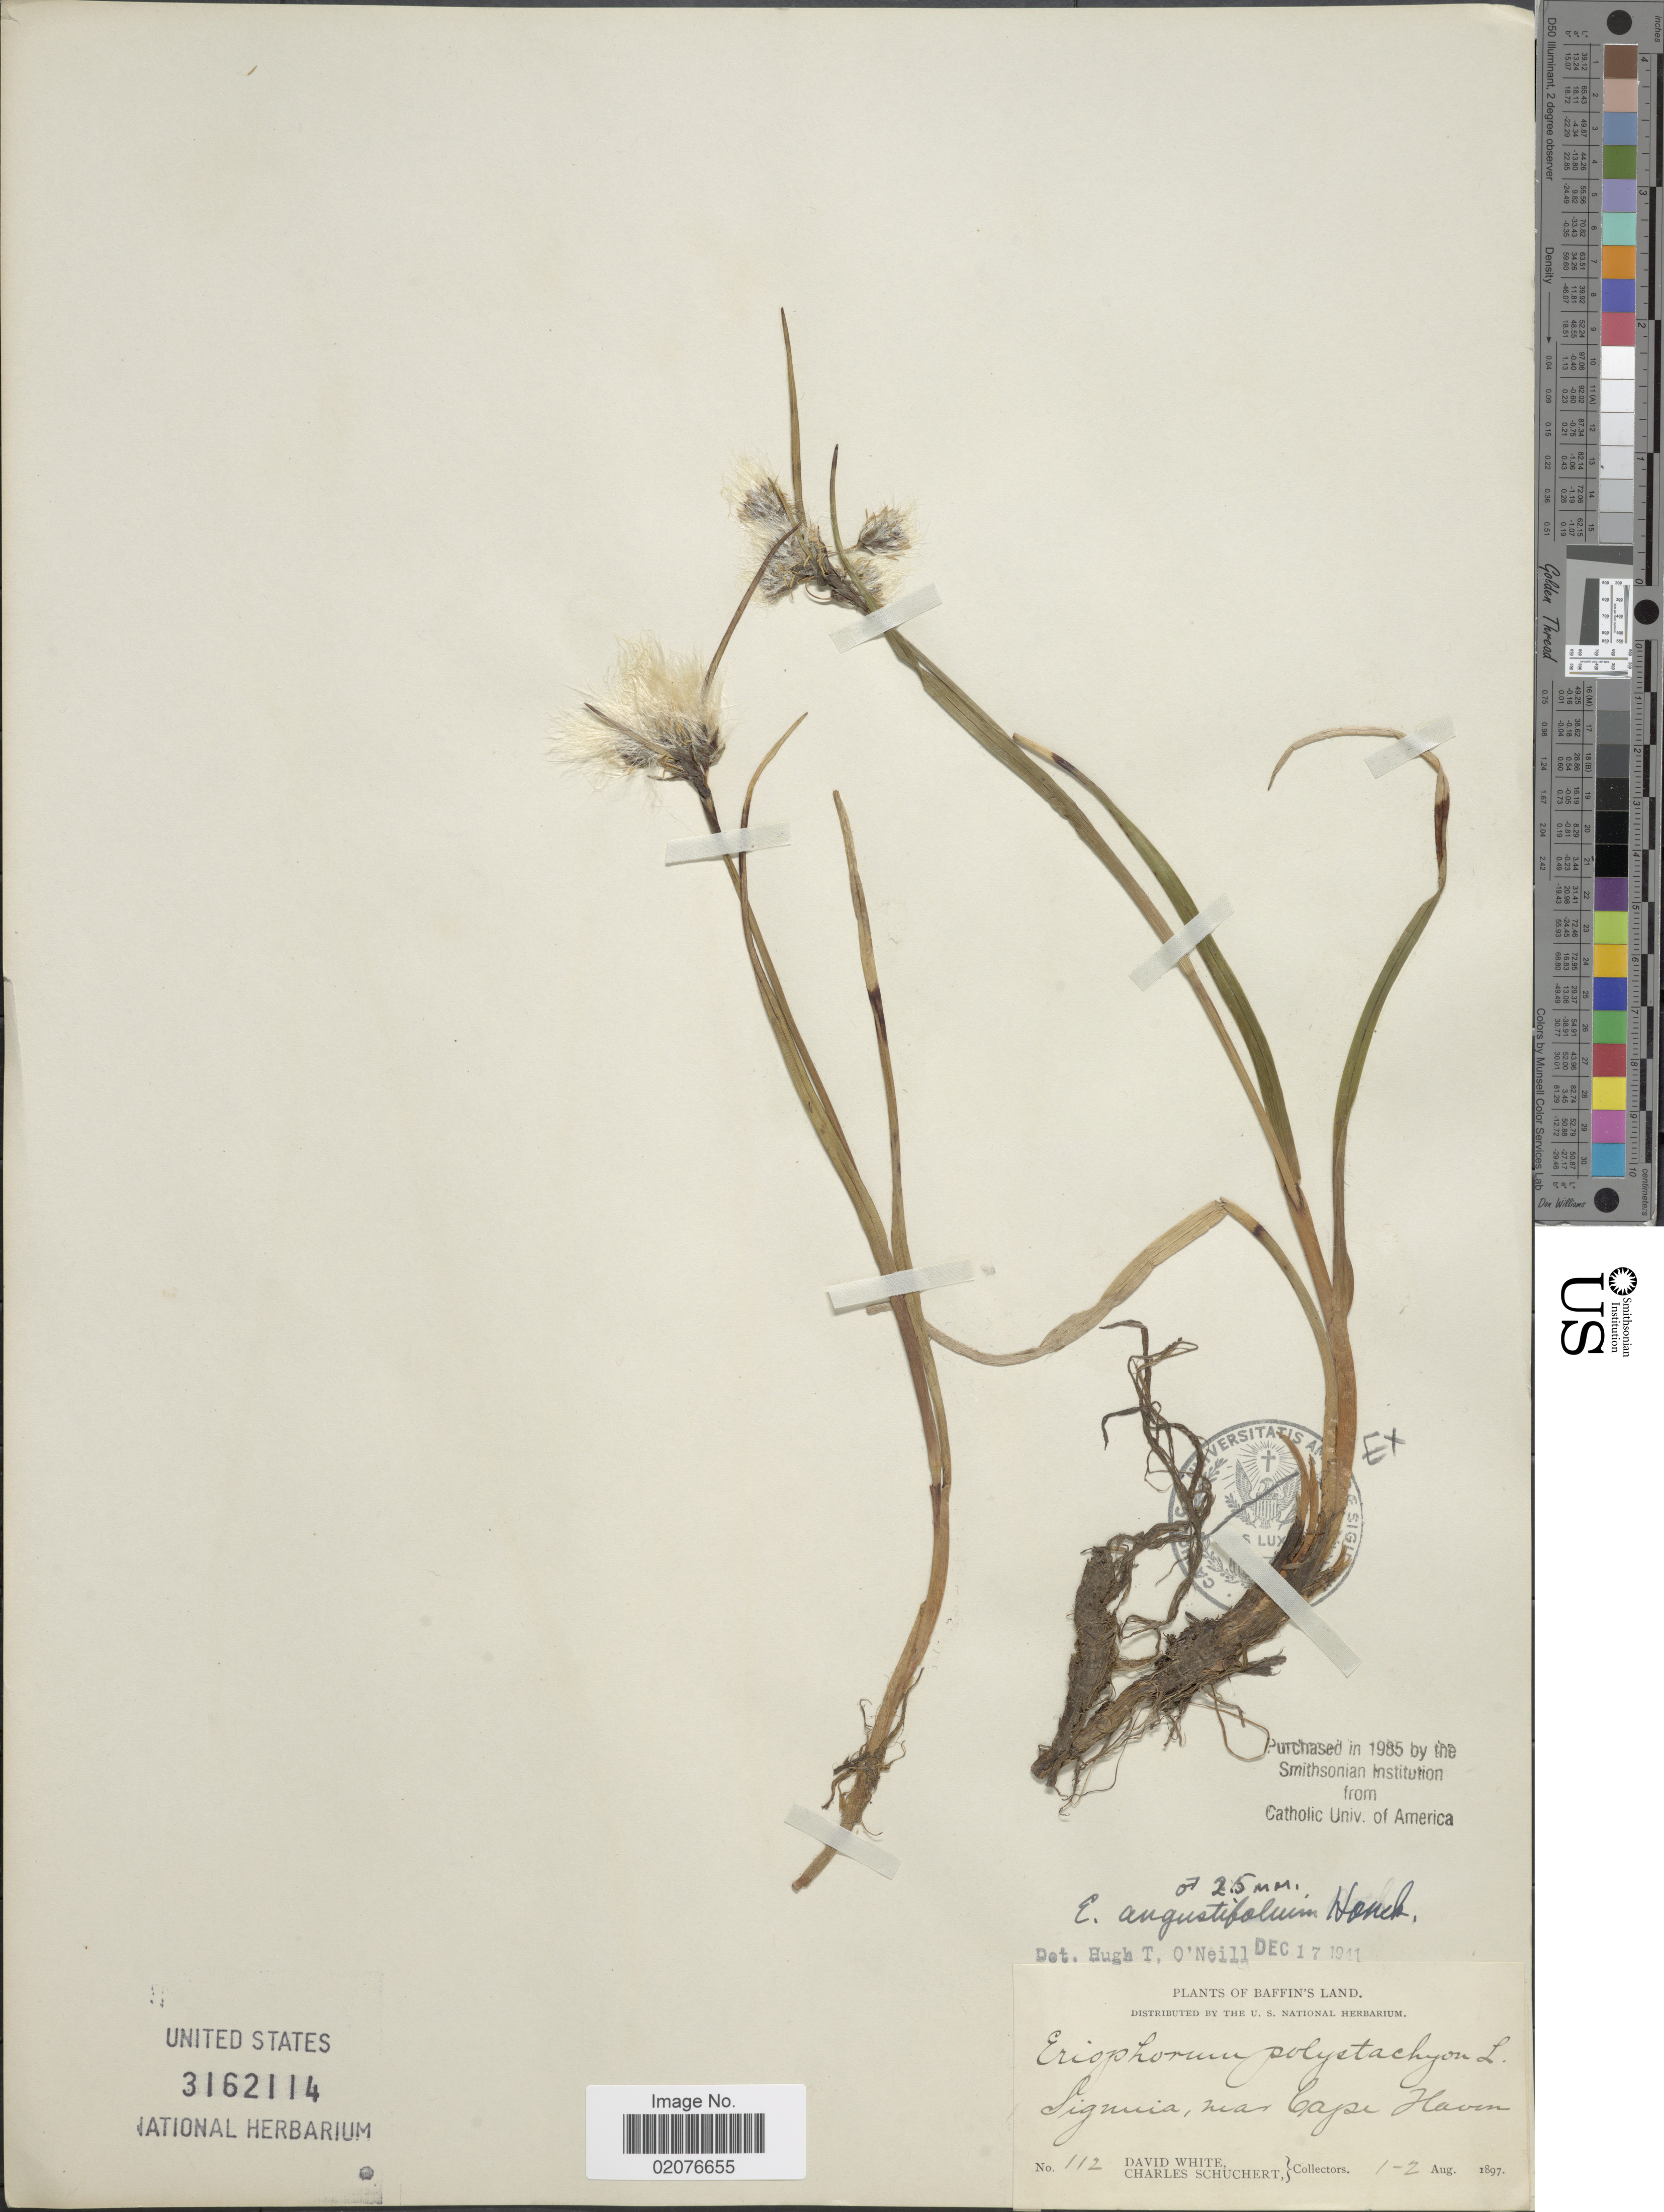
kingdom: Plantae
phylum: Tracheophyta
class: Liliopsida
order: Poales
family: Cyperaceae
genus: Eriophorum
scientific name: Eriophorum angustifolium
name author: Honck.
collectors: D. White & C. Schuchert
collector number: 112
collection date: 1897-08-01/1897-08-02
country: Canada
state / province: Nunavut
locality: Baffin's Land, Signuia, near Cape Haven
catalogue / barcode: US 6162114